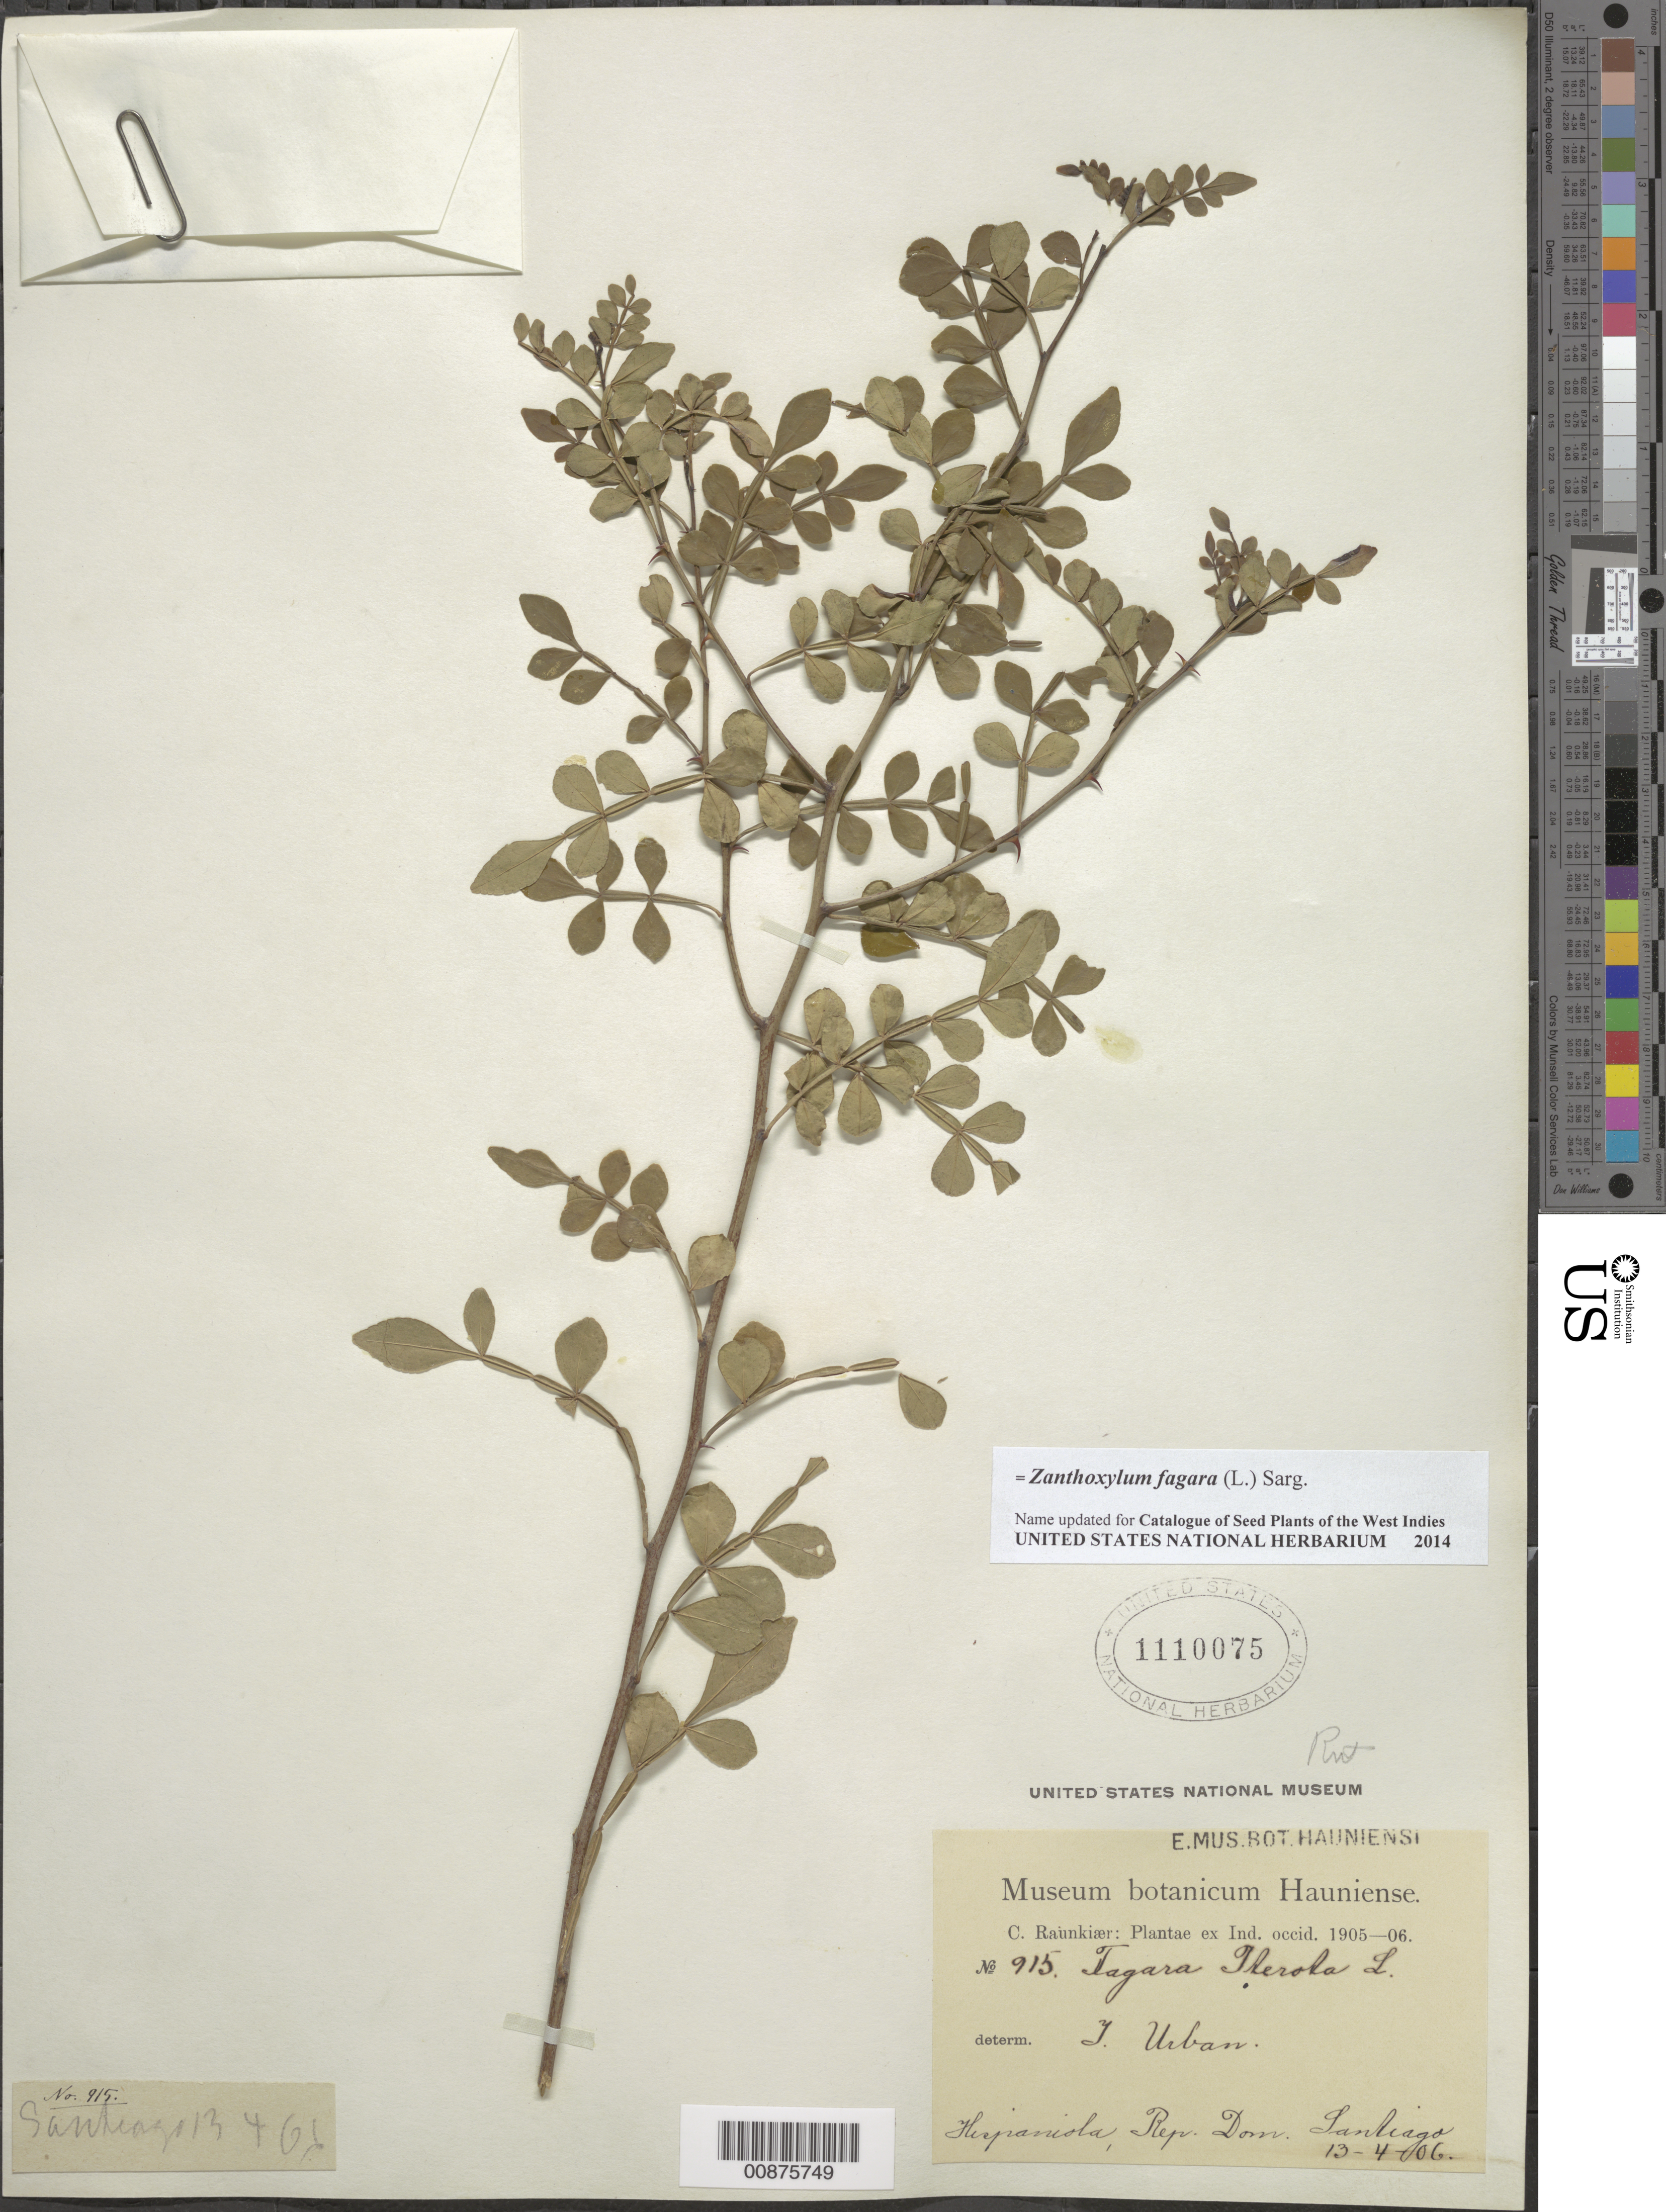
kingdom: Plantae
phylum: Tracheophyta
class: Magnoliopsida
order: Sapindales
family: Rutaceae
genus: Zanthoxylum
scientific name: Zanthoxylum fagara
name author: (L.) Sarg.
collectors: C. C. Raunkiaer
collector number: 915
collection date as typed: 13 Apr 1906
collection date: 1906-04-13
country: Dominican Republic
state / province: Santiago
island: Hispaniola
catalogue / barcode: US 1110075